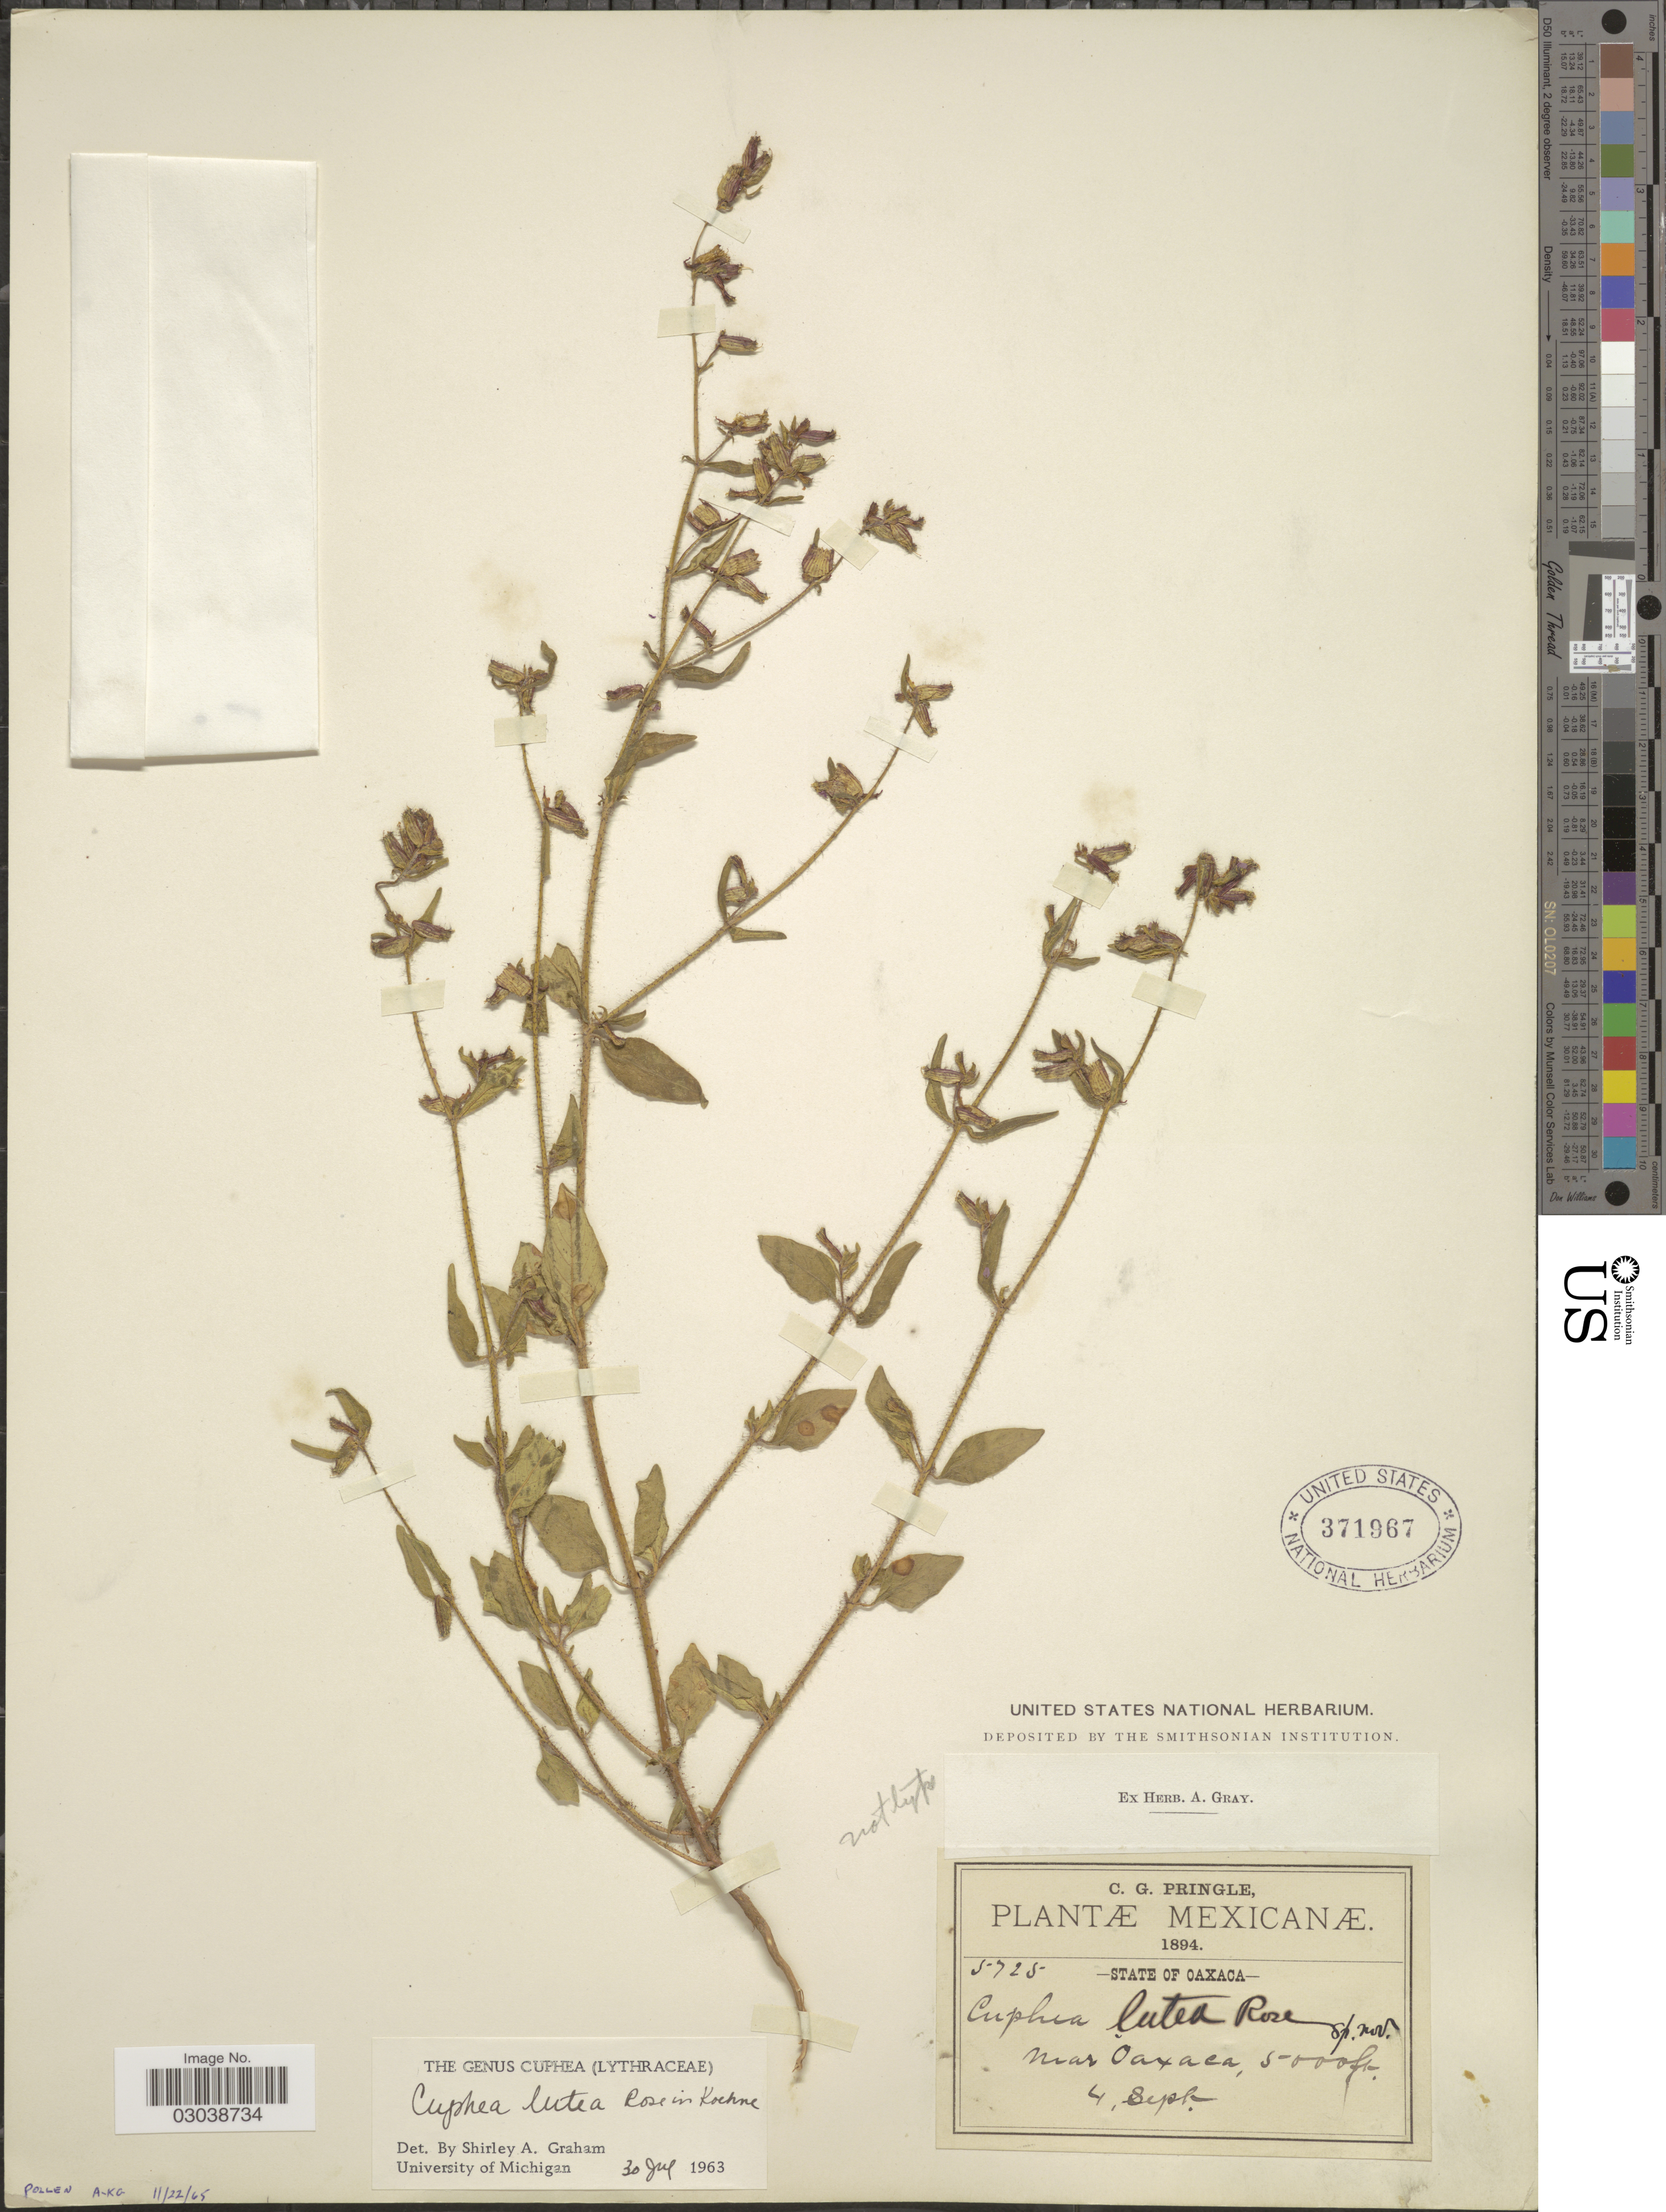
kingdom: Plantae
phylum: Tracheophyta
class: Magnoliopsida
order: Myrtales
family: Lythraceae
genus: Cuphea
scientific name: Cuphea lutea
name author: Rose in Koehne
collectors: C. G. Pringle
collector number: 5725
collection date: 1894-09-04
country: Mexico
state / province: Oaxaca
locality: Near Oaxaca.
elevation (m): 1524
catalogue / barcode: US 371967